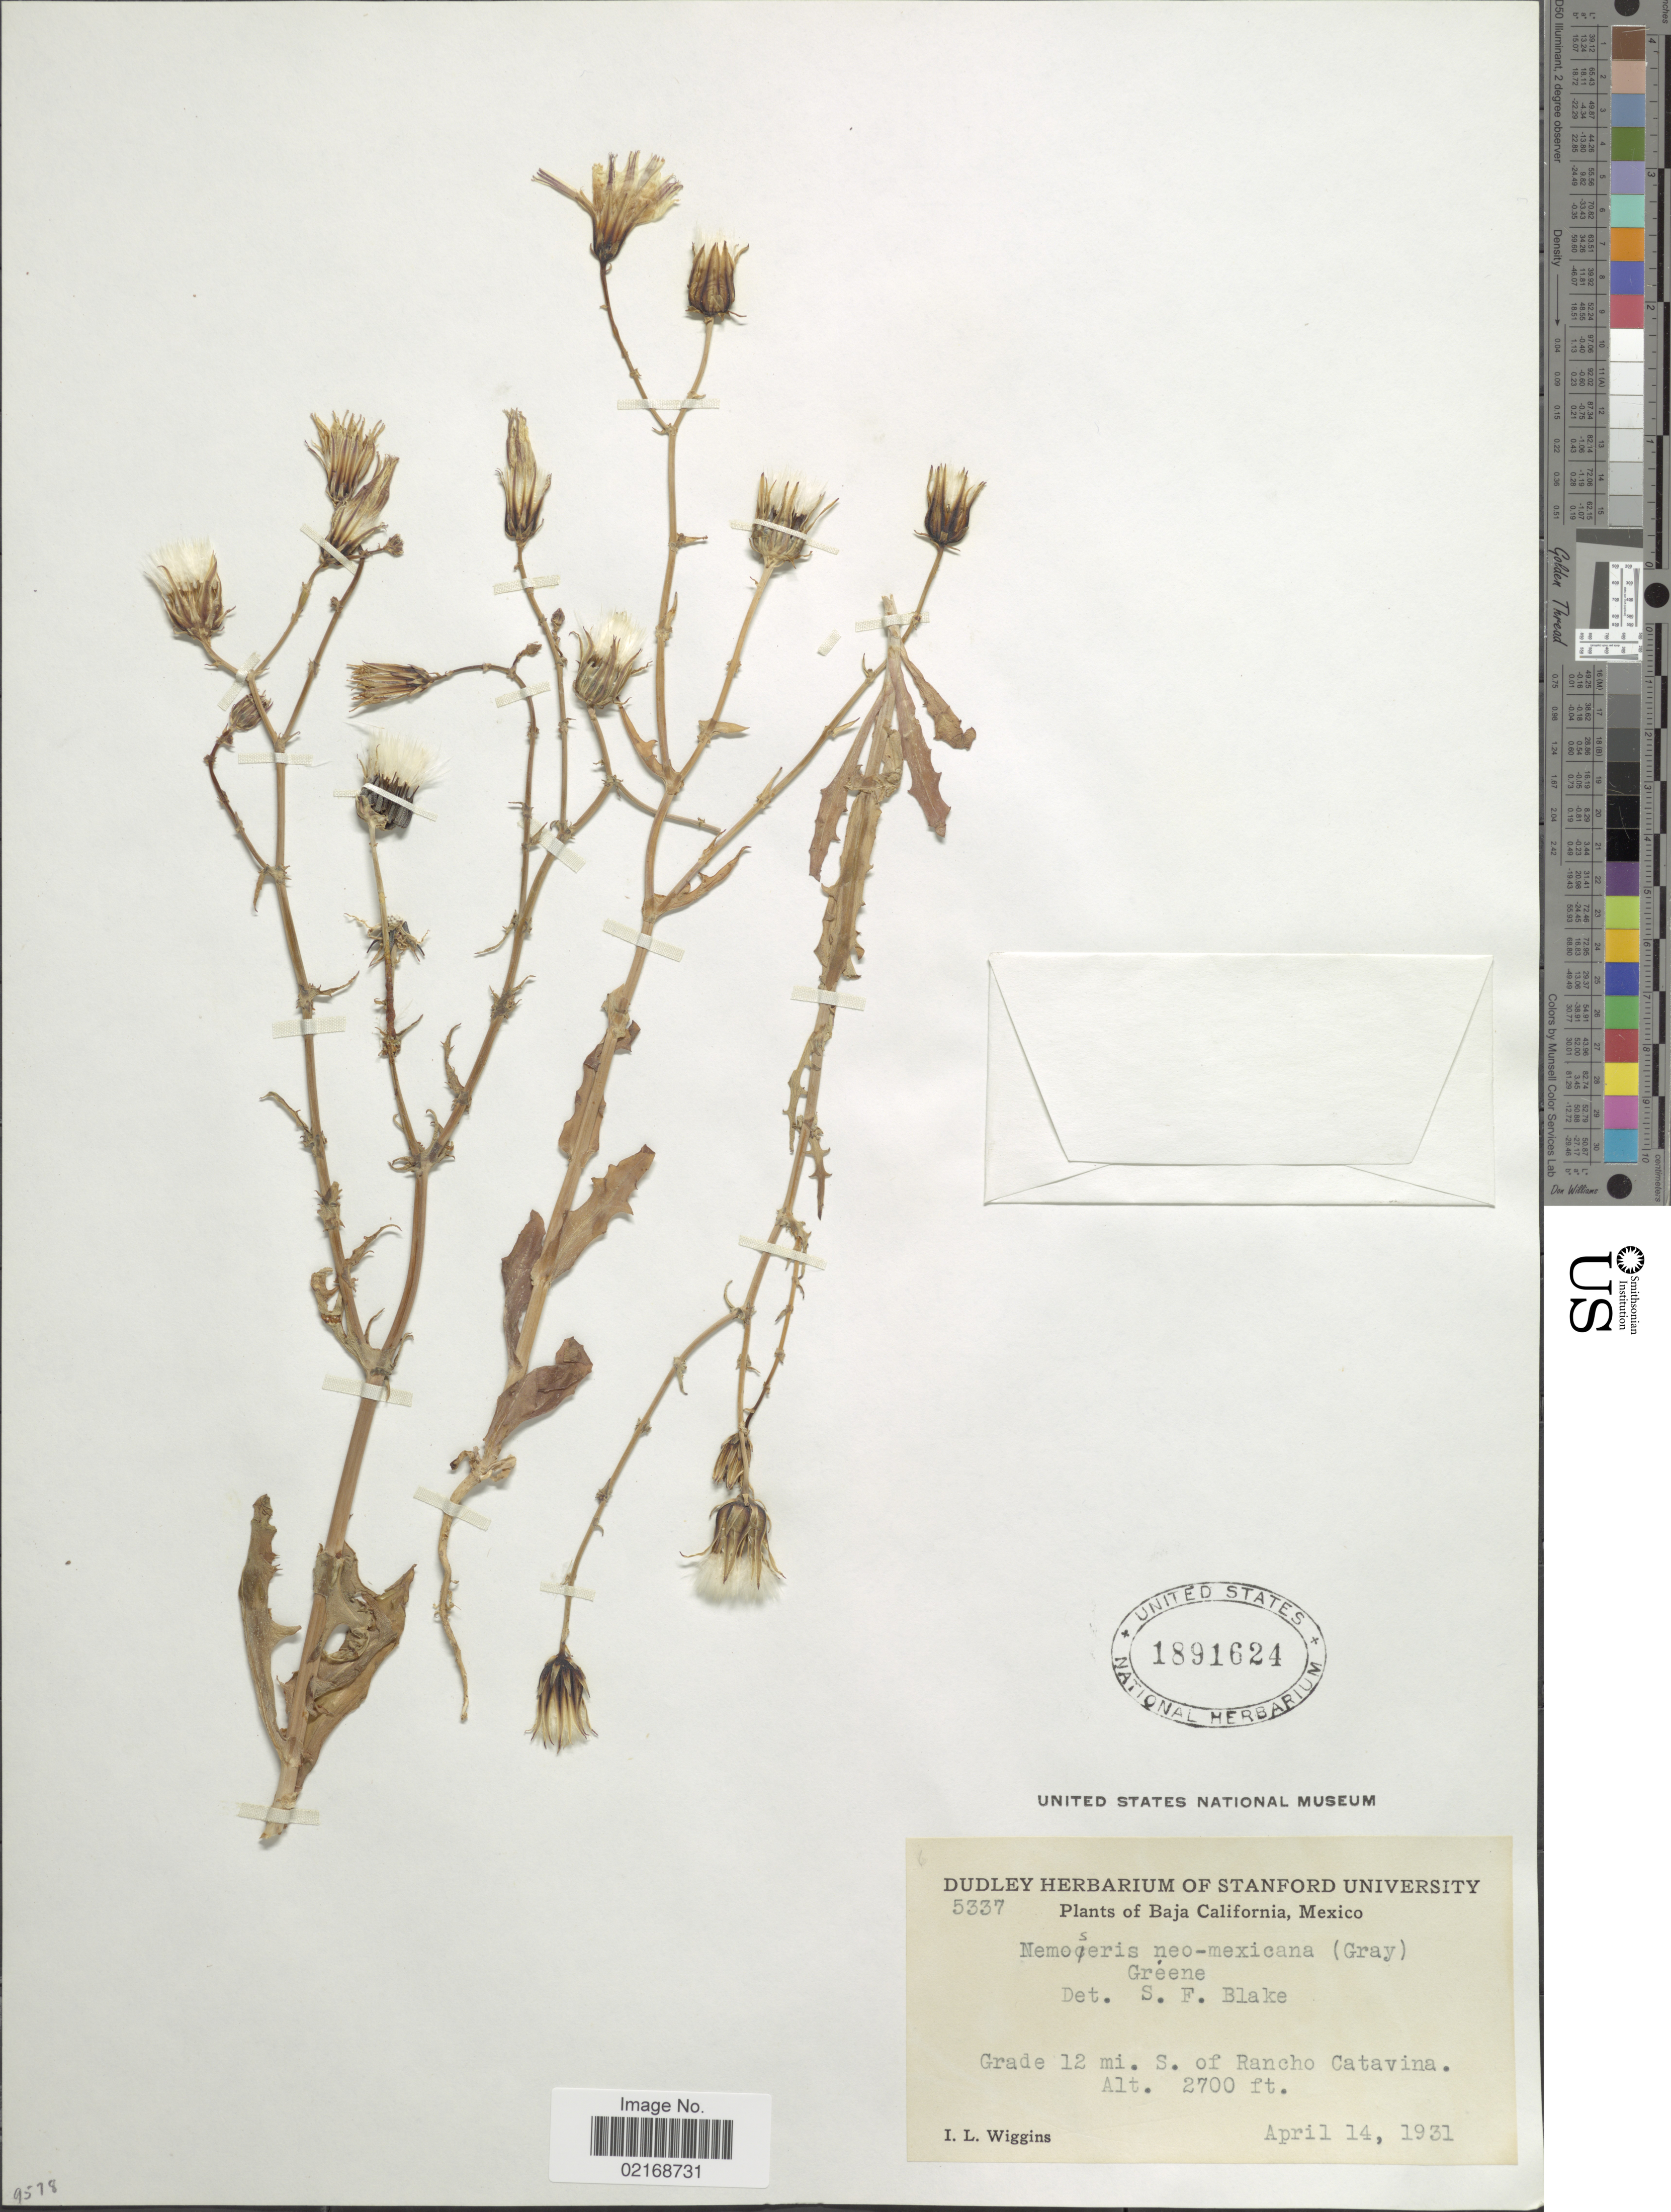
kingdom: Plantae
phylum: Tracheophyta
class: Magnoliopsida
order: Asterales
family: Asteraceae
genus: Rafinesquia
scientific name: Rafinesquia neomexicana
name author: A. Gray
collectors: I. L. Wiggins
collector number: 5337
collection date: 1931-04-14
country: Mexico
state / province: Baja California Norte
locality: Grade 12 mi. S. of Rancho Catavina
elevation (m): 823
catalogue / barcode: US 1891624